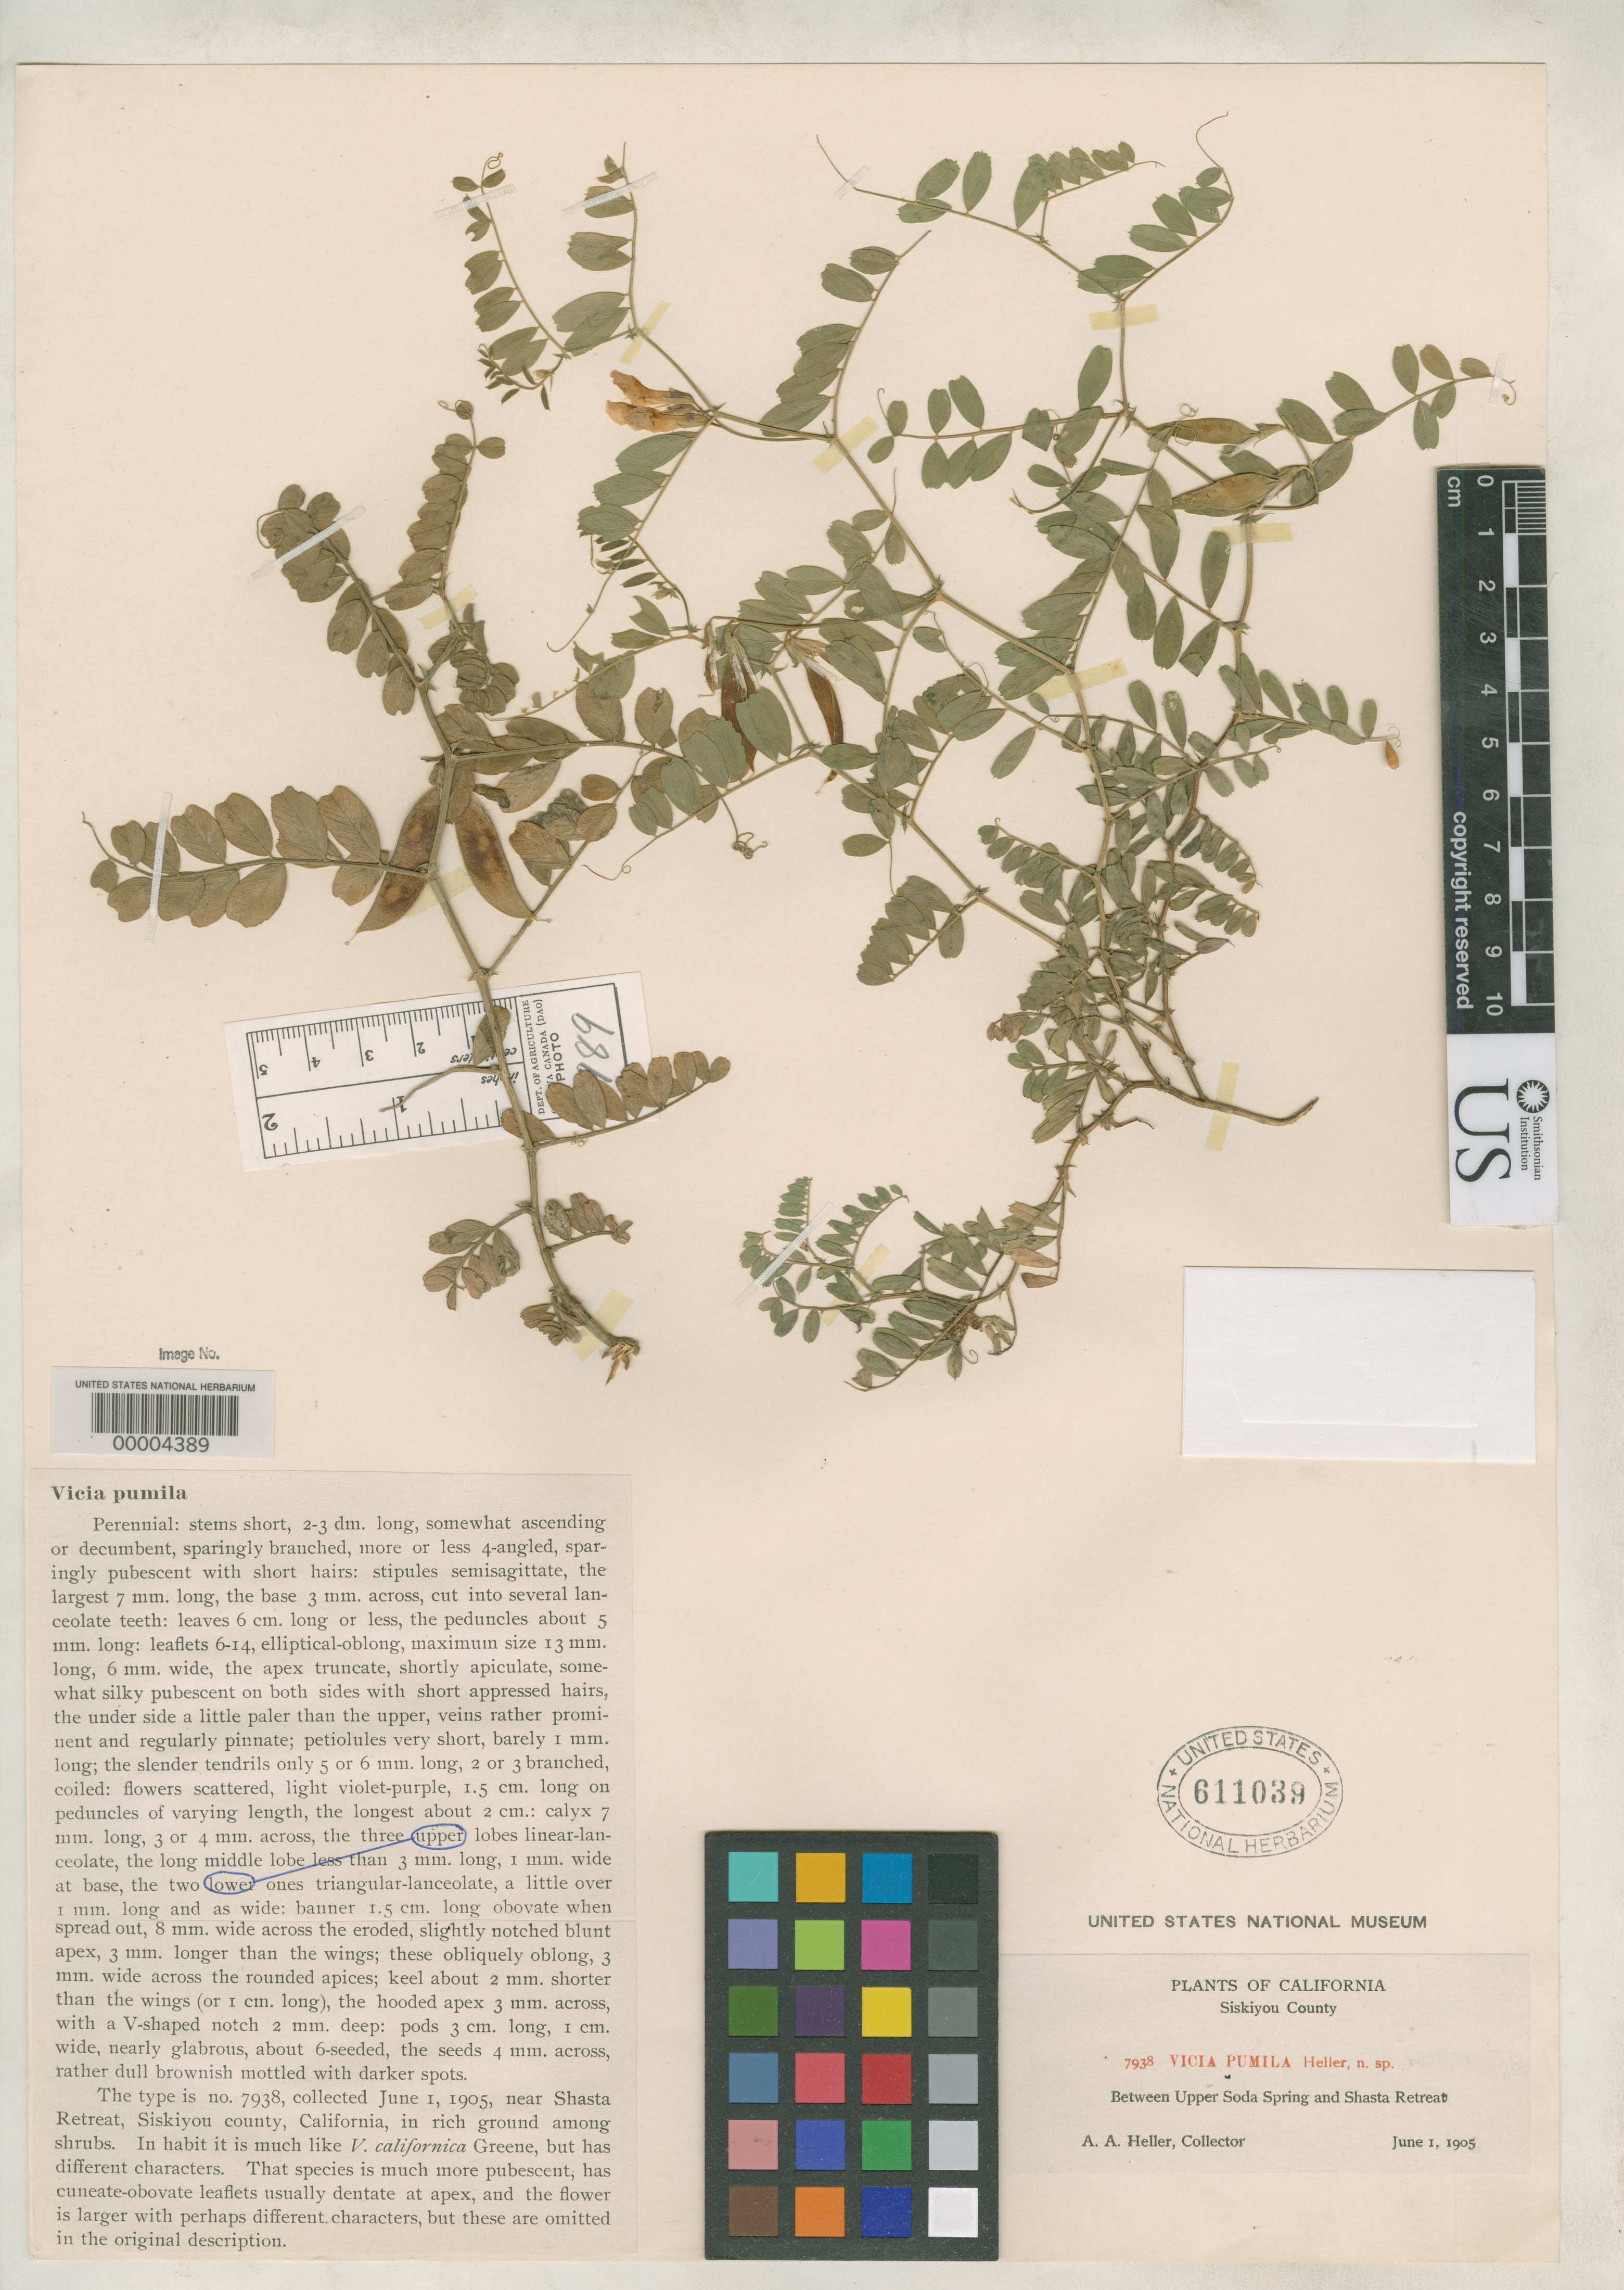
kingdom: Plantae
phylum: Tracheophyta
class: Magnoliopsida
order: Fabales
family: Fabaceae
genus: Vicia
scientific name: Vicia pumila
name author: A. Heller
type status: Isotype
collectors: A. A. Heller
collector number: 7938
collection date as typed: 01 Jun 1905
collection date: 1905-06-01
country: United States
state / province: California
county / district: Siskiyou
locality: Near Shasta Retreat.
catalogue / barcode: US 611039